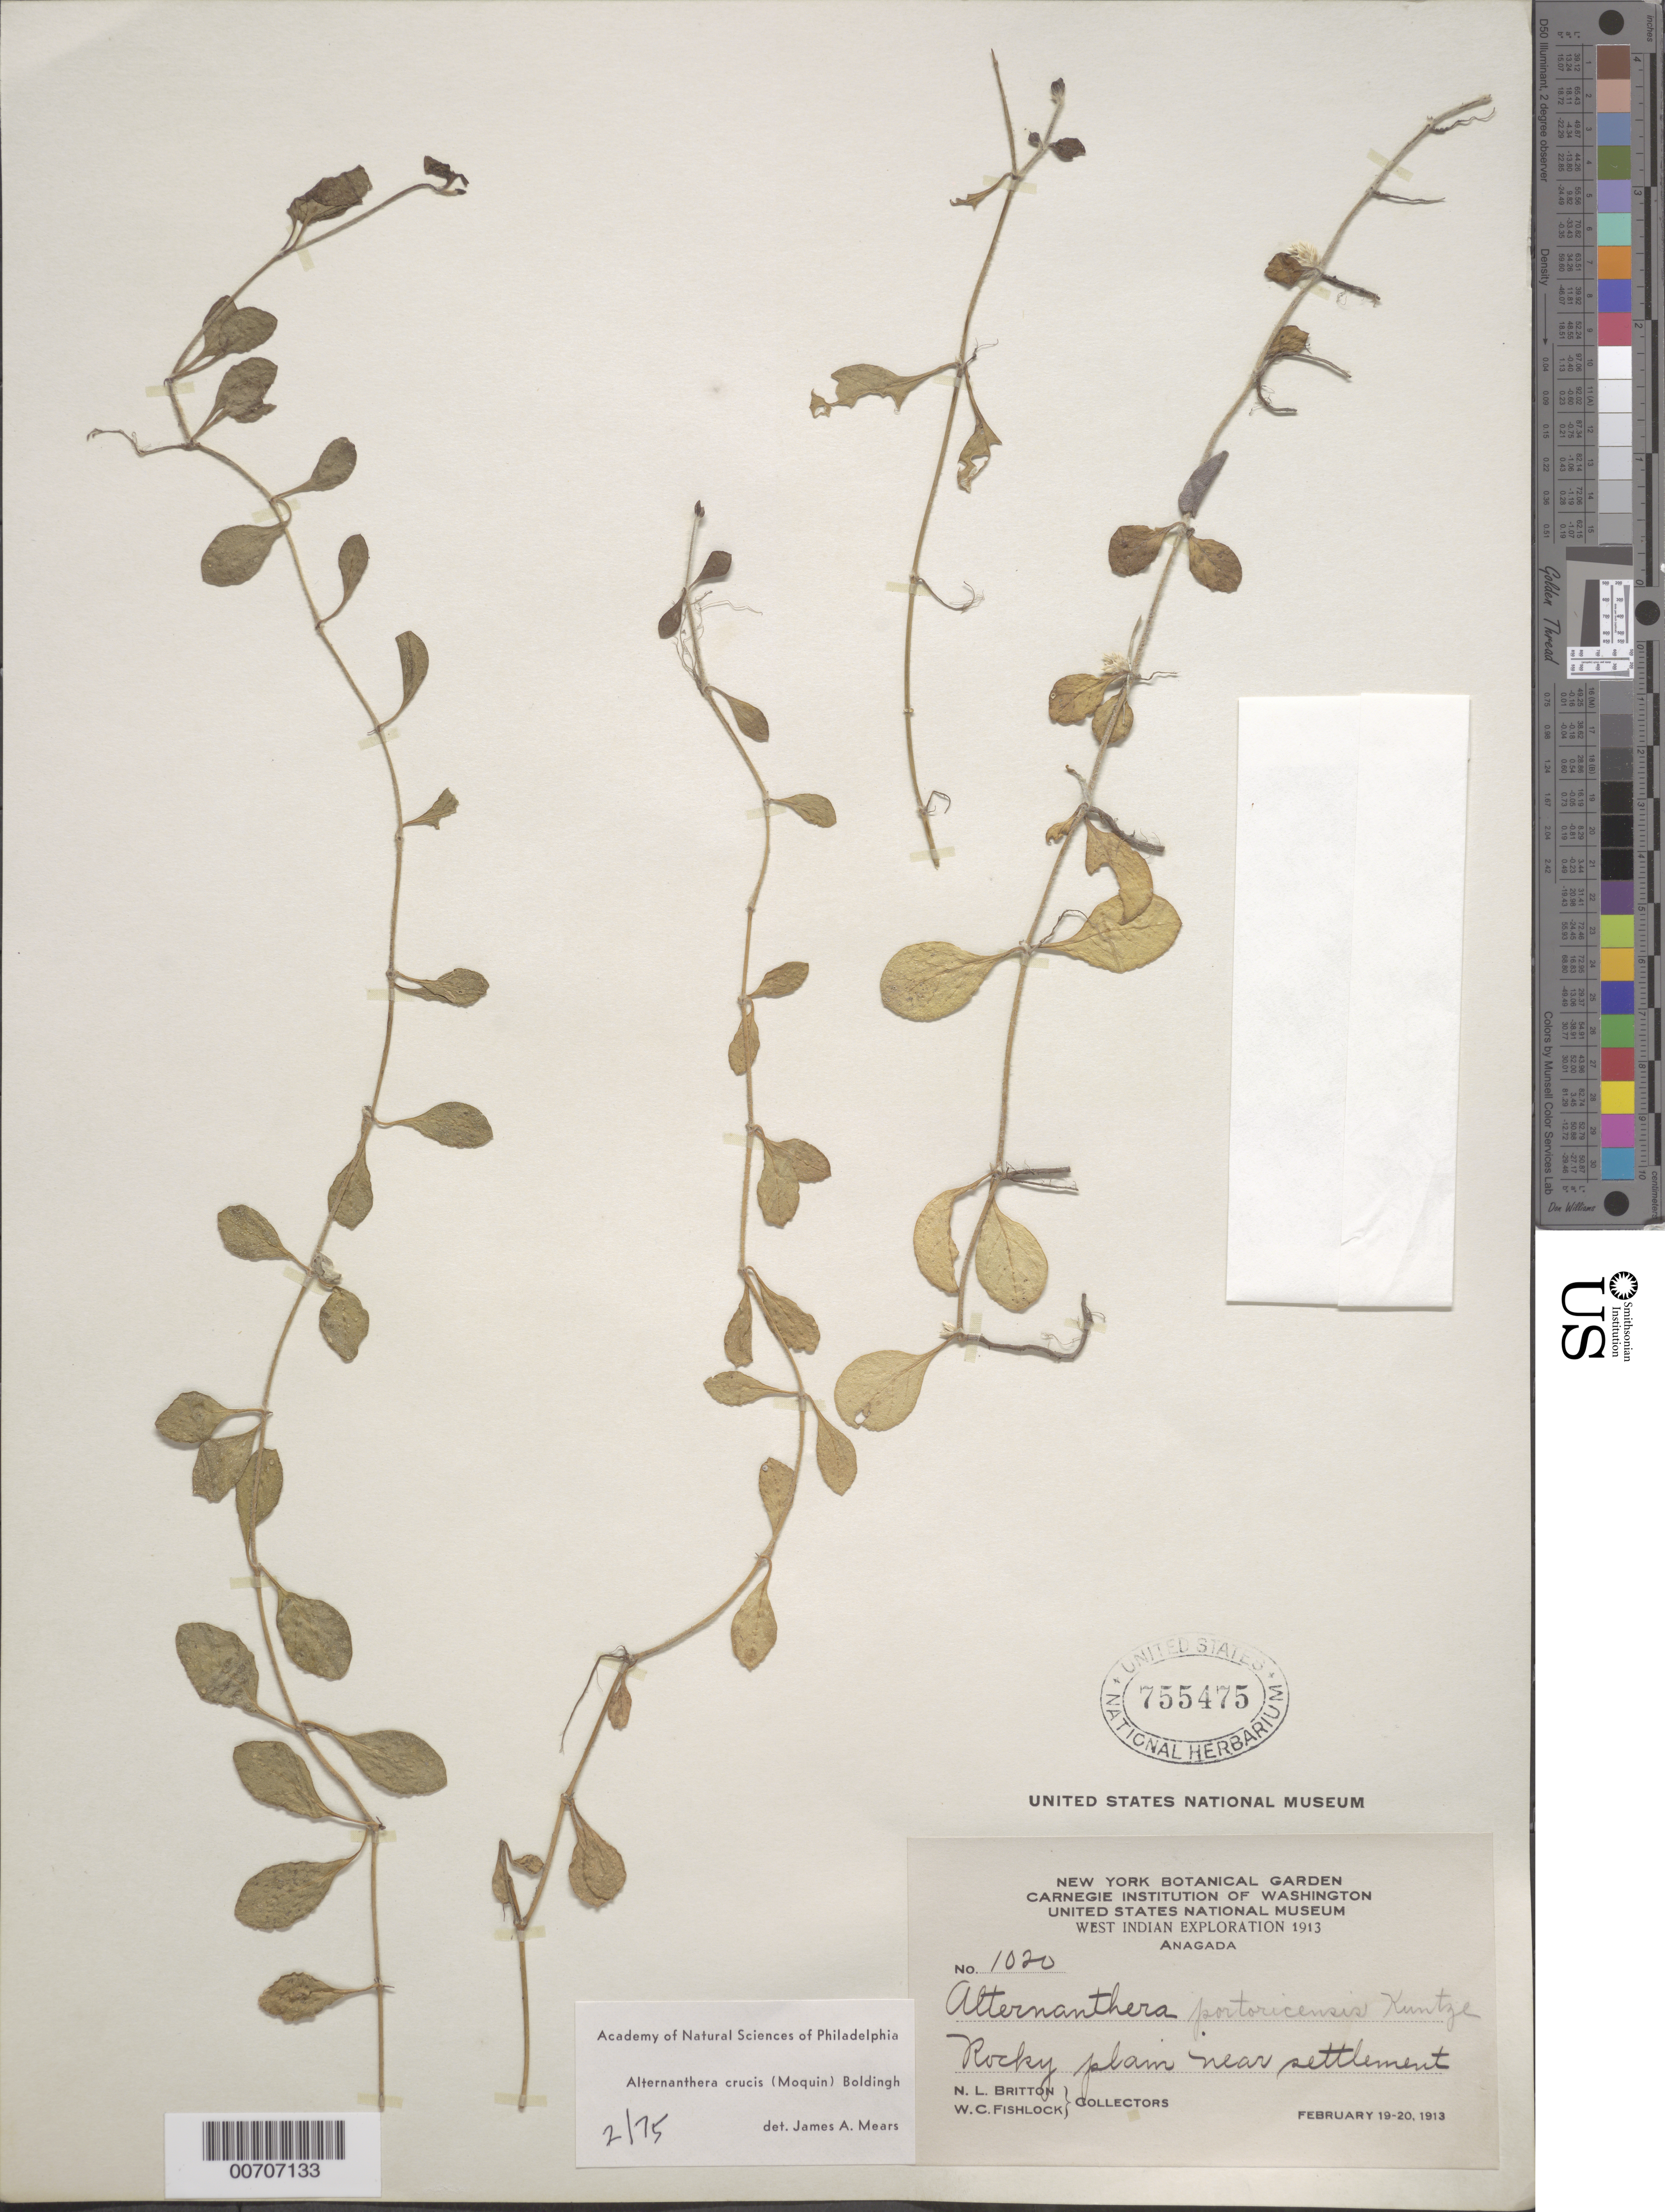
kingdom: Plantae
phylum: Tracheophyta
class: Magnoliopsida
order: Caryophyllales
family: Amaranthaceae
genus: Alternanthera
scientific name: Alternanthera crucis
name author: (Moq.) Bold.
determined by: Mears, J. A., (PH), Academy of Natural Sciences of Philadelphia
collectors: N. Britton & W. Fishlock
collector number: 1020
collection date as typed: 19 Feb 1913 and 20 Feb 1913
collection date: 1913-02-19,1913-02-20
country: British Virgin Islands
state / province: Anegada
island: Anegada Island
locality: Settlement, near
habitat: Rocky plain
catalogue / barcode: US 755475